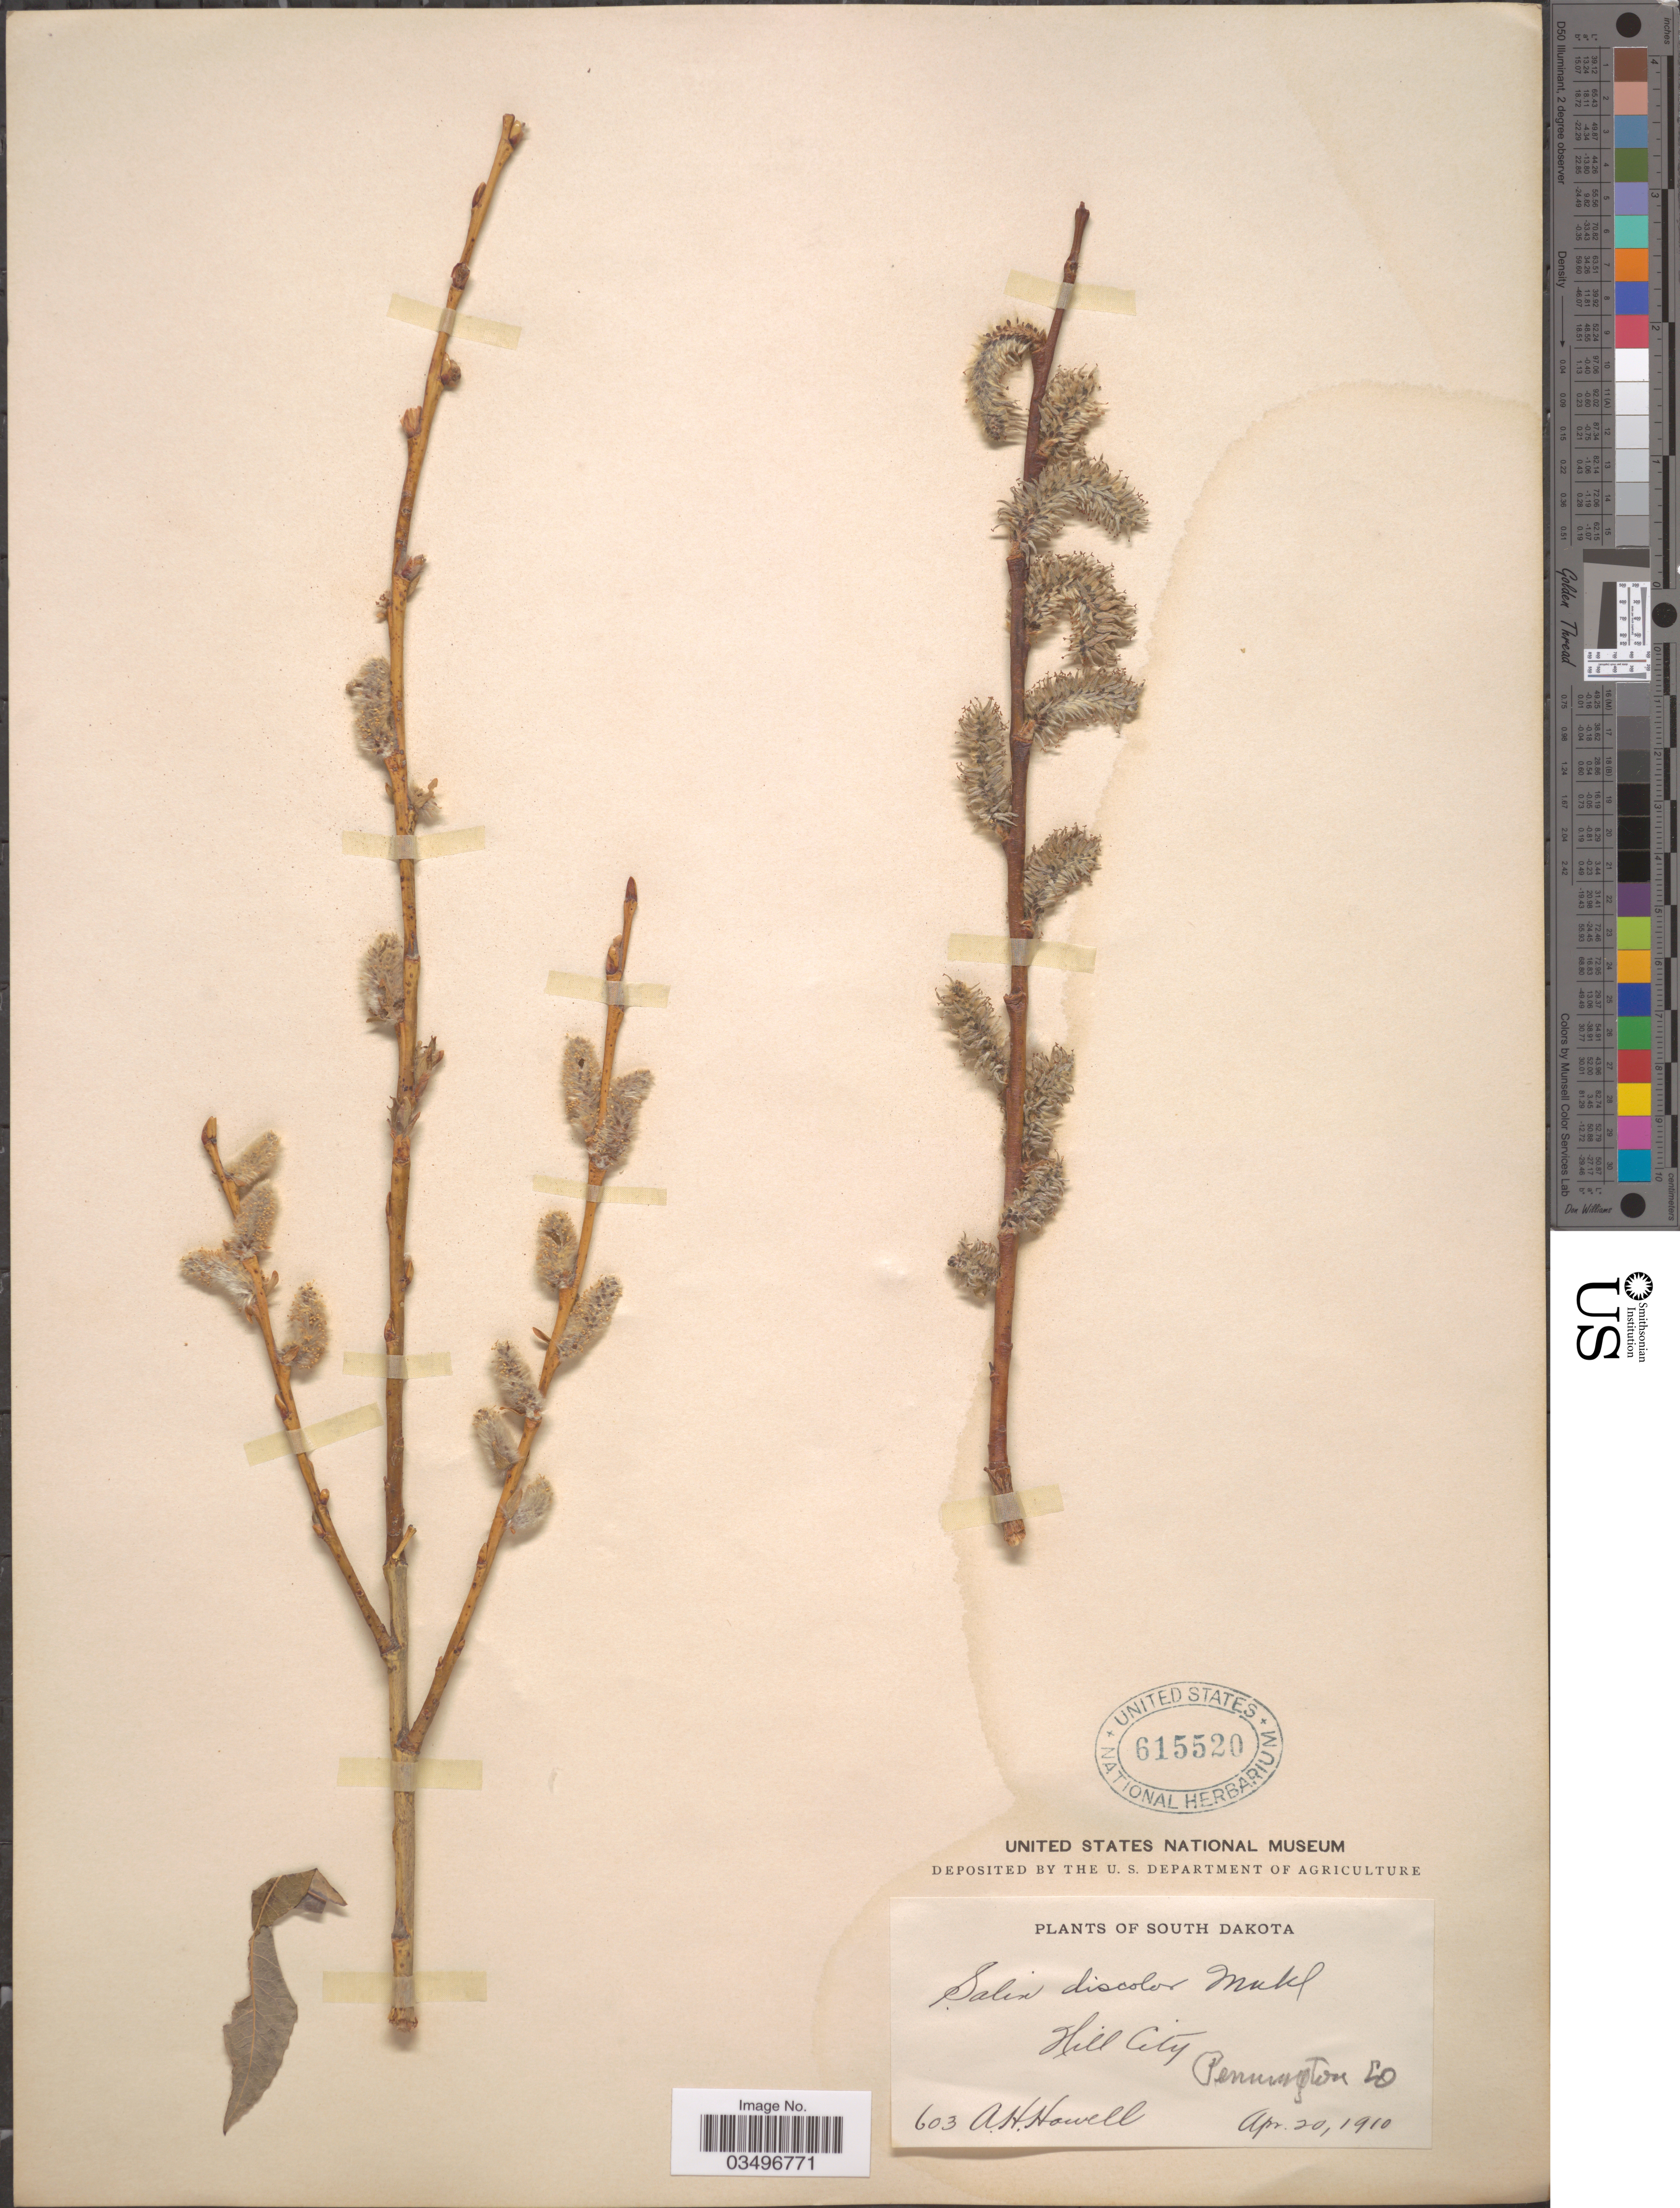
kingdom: Plantae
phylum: Tracheophyta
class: Magnoliopsida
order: Malpighiales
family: Salicaceae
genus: Salix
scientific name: Salix discolor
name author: Muhl.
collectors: A. Howell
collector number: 603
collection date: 1910-04-20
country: United States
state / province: South Dakota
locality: Hill City. Pennington Co.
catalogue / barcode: US 615520